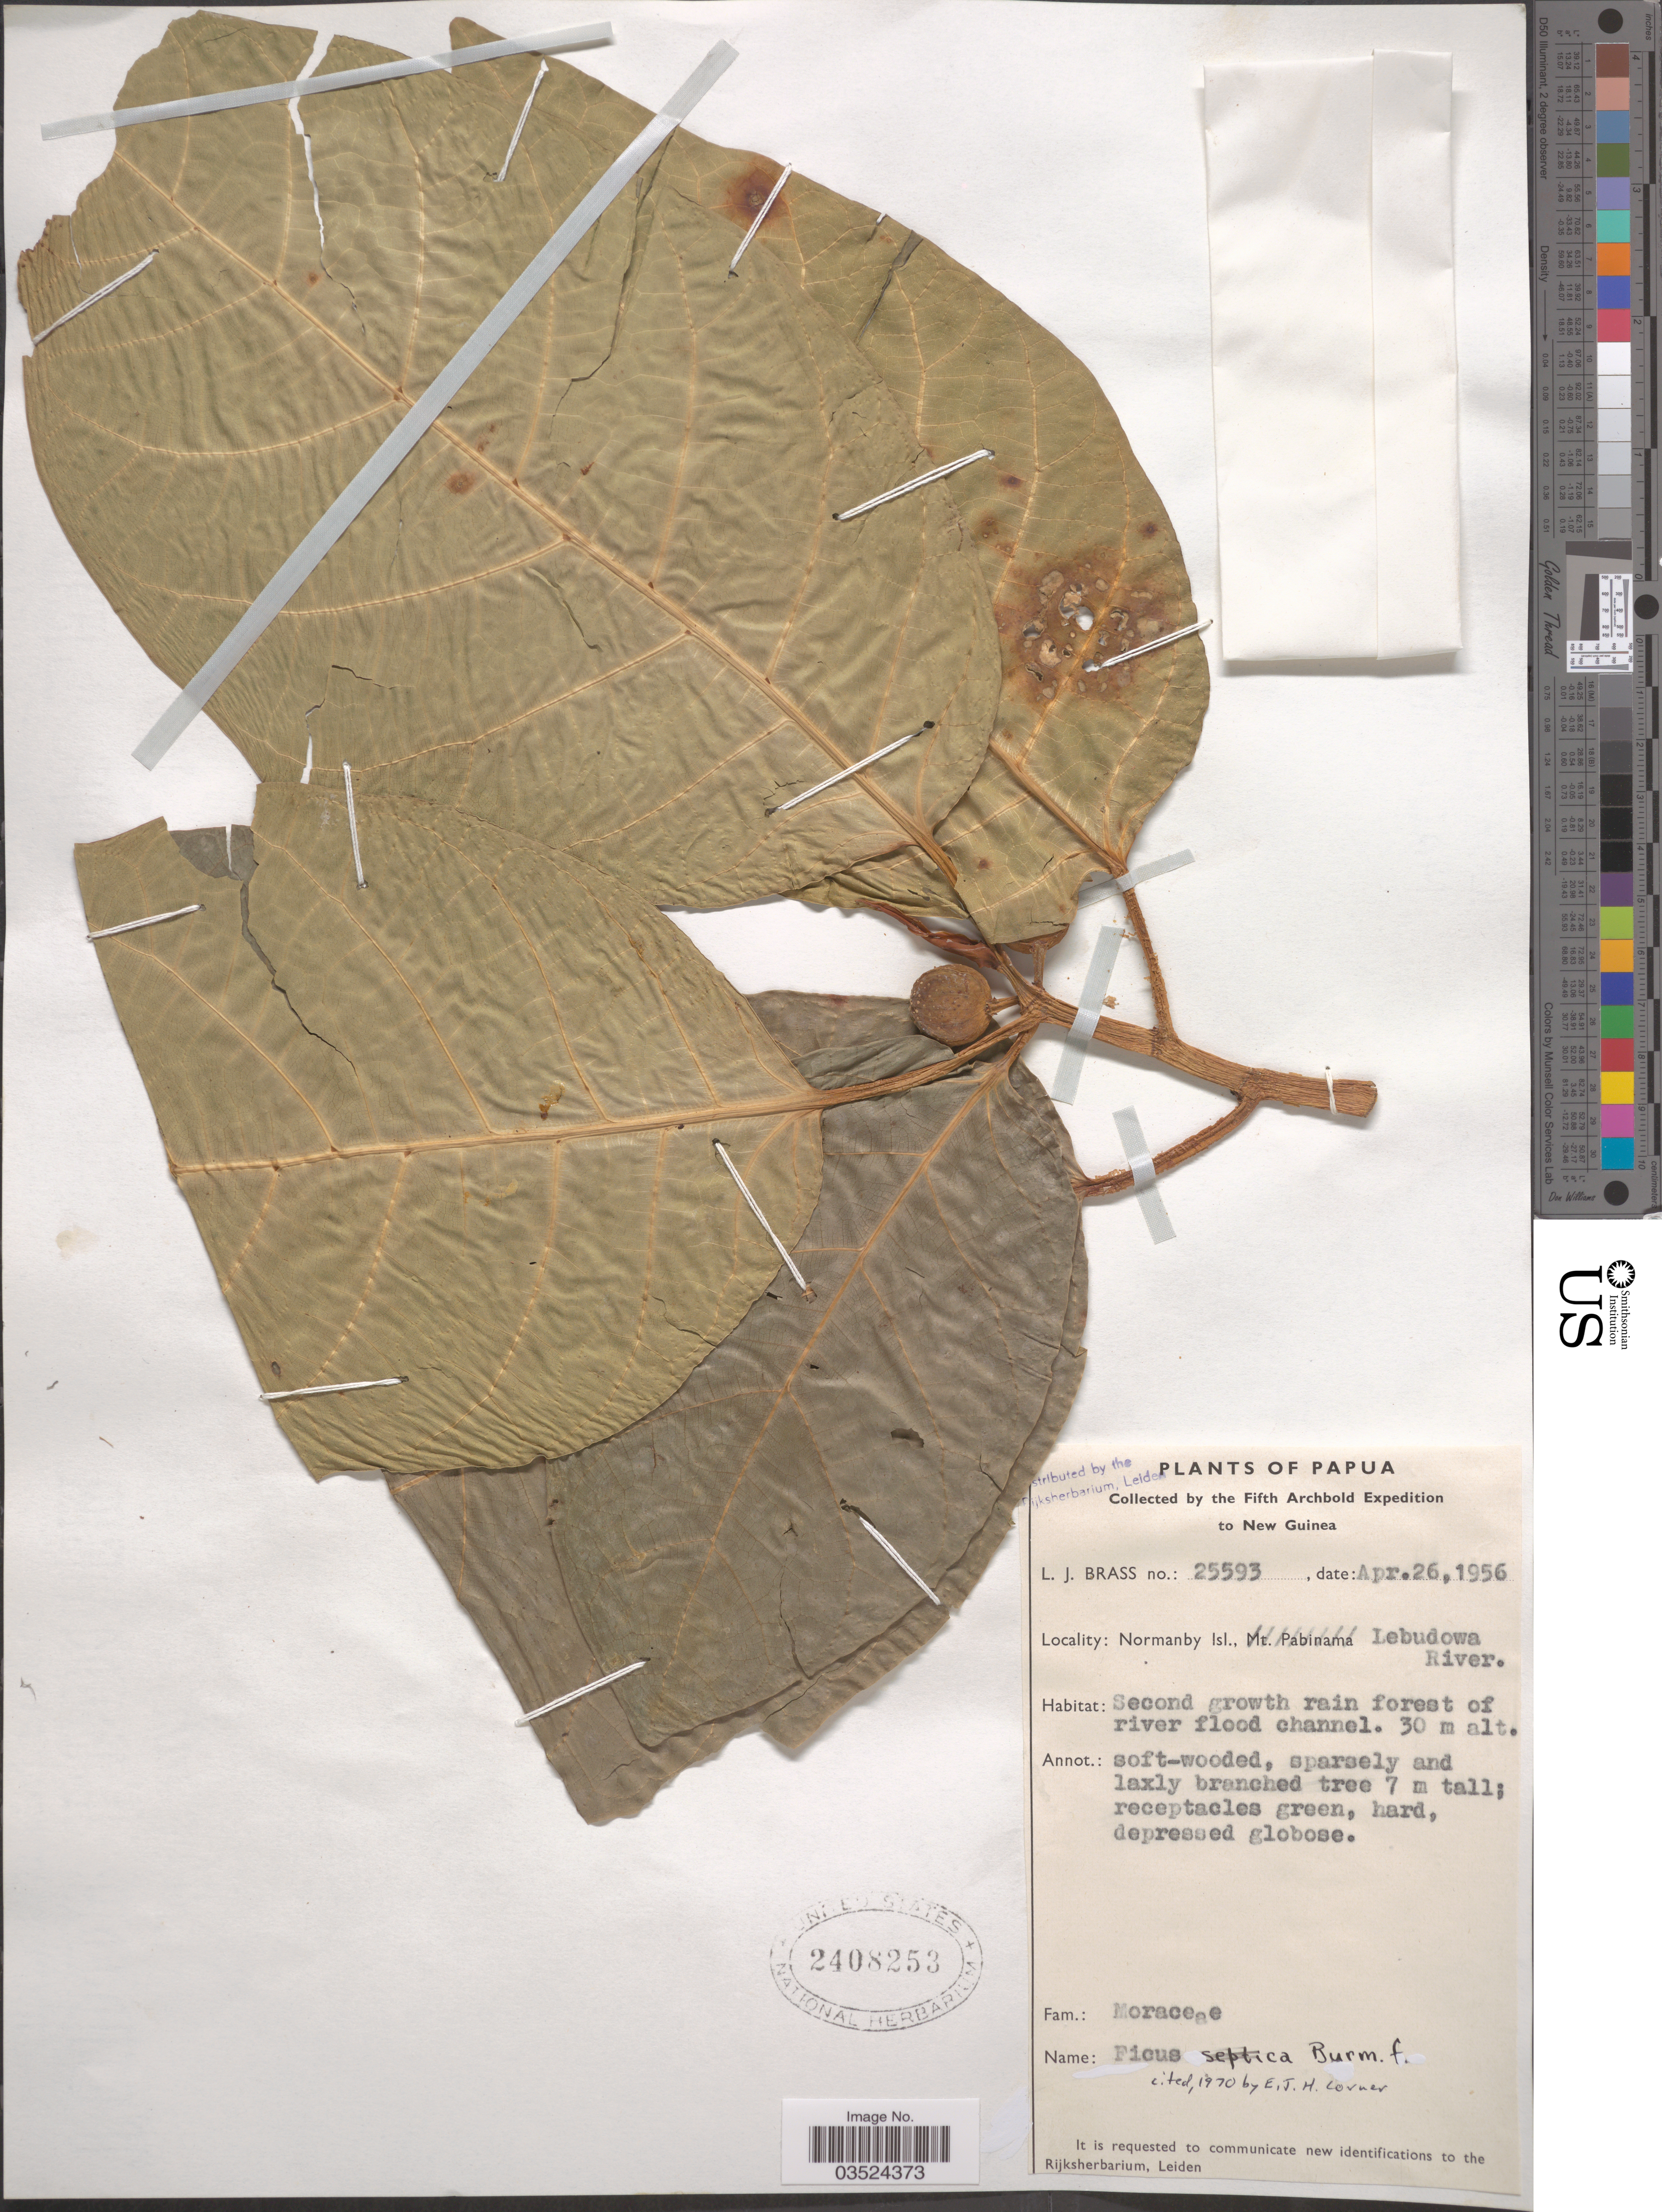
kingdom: Plantae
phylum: Tracheophyta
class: Magnoliopsida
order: Rosales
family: Moraceae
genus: Ficus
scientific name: Ficus septica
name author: Burm. f.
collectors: L. J. Brass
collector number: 25593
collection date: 1956-04-26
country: Papua New Guinea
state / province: Milne Bay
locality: Papua. New Guinea. Normanby Isl., Lebudowa River.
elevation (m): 30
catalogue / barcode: US 2408253